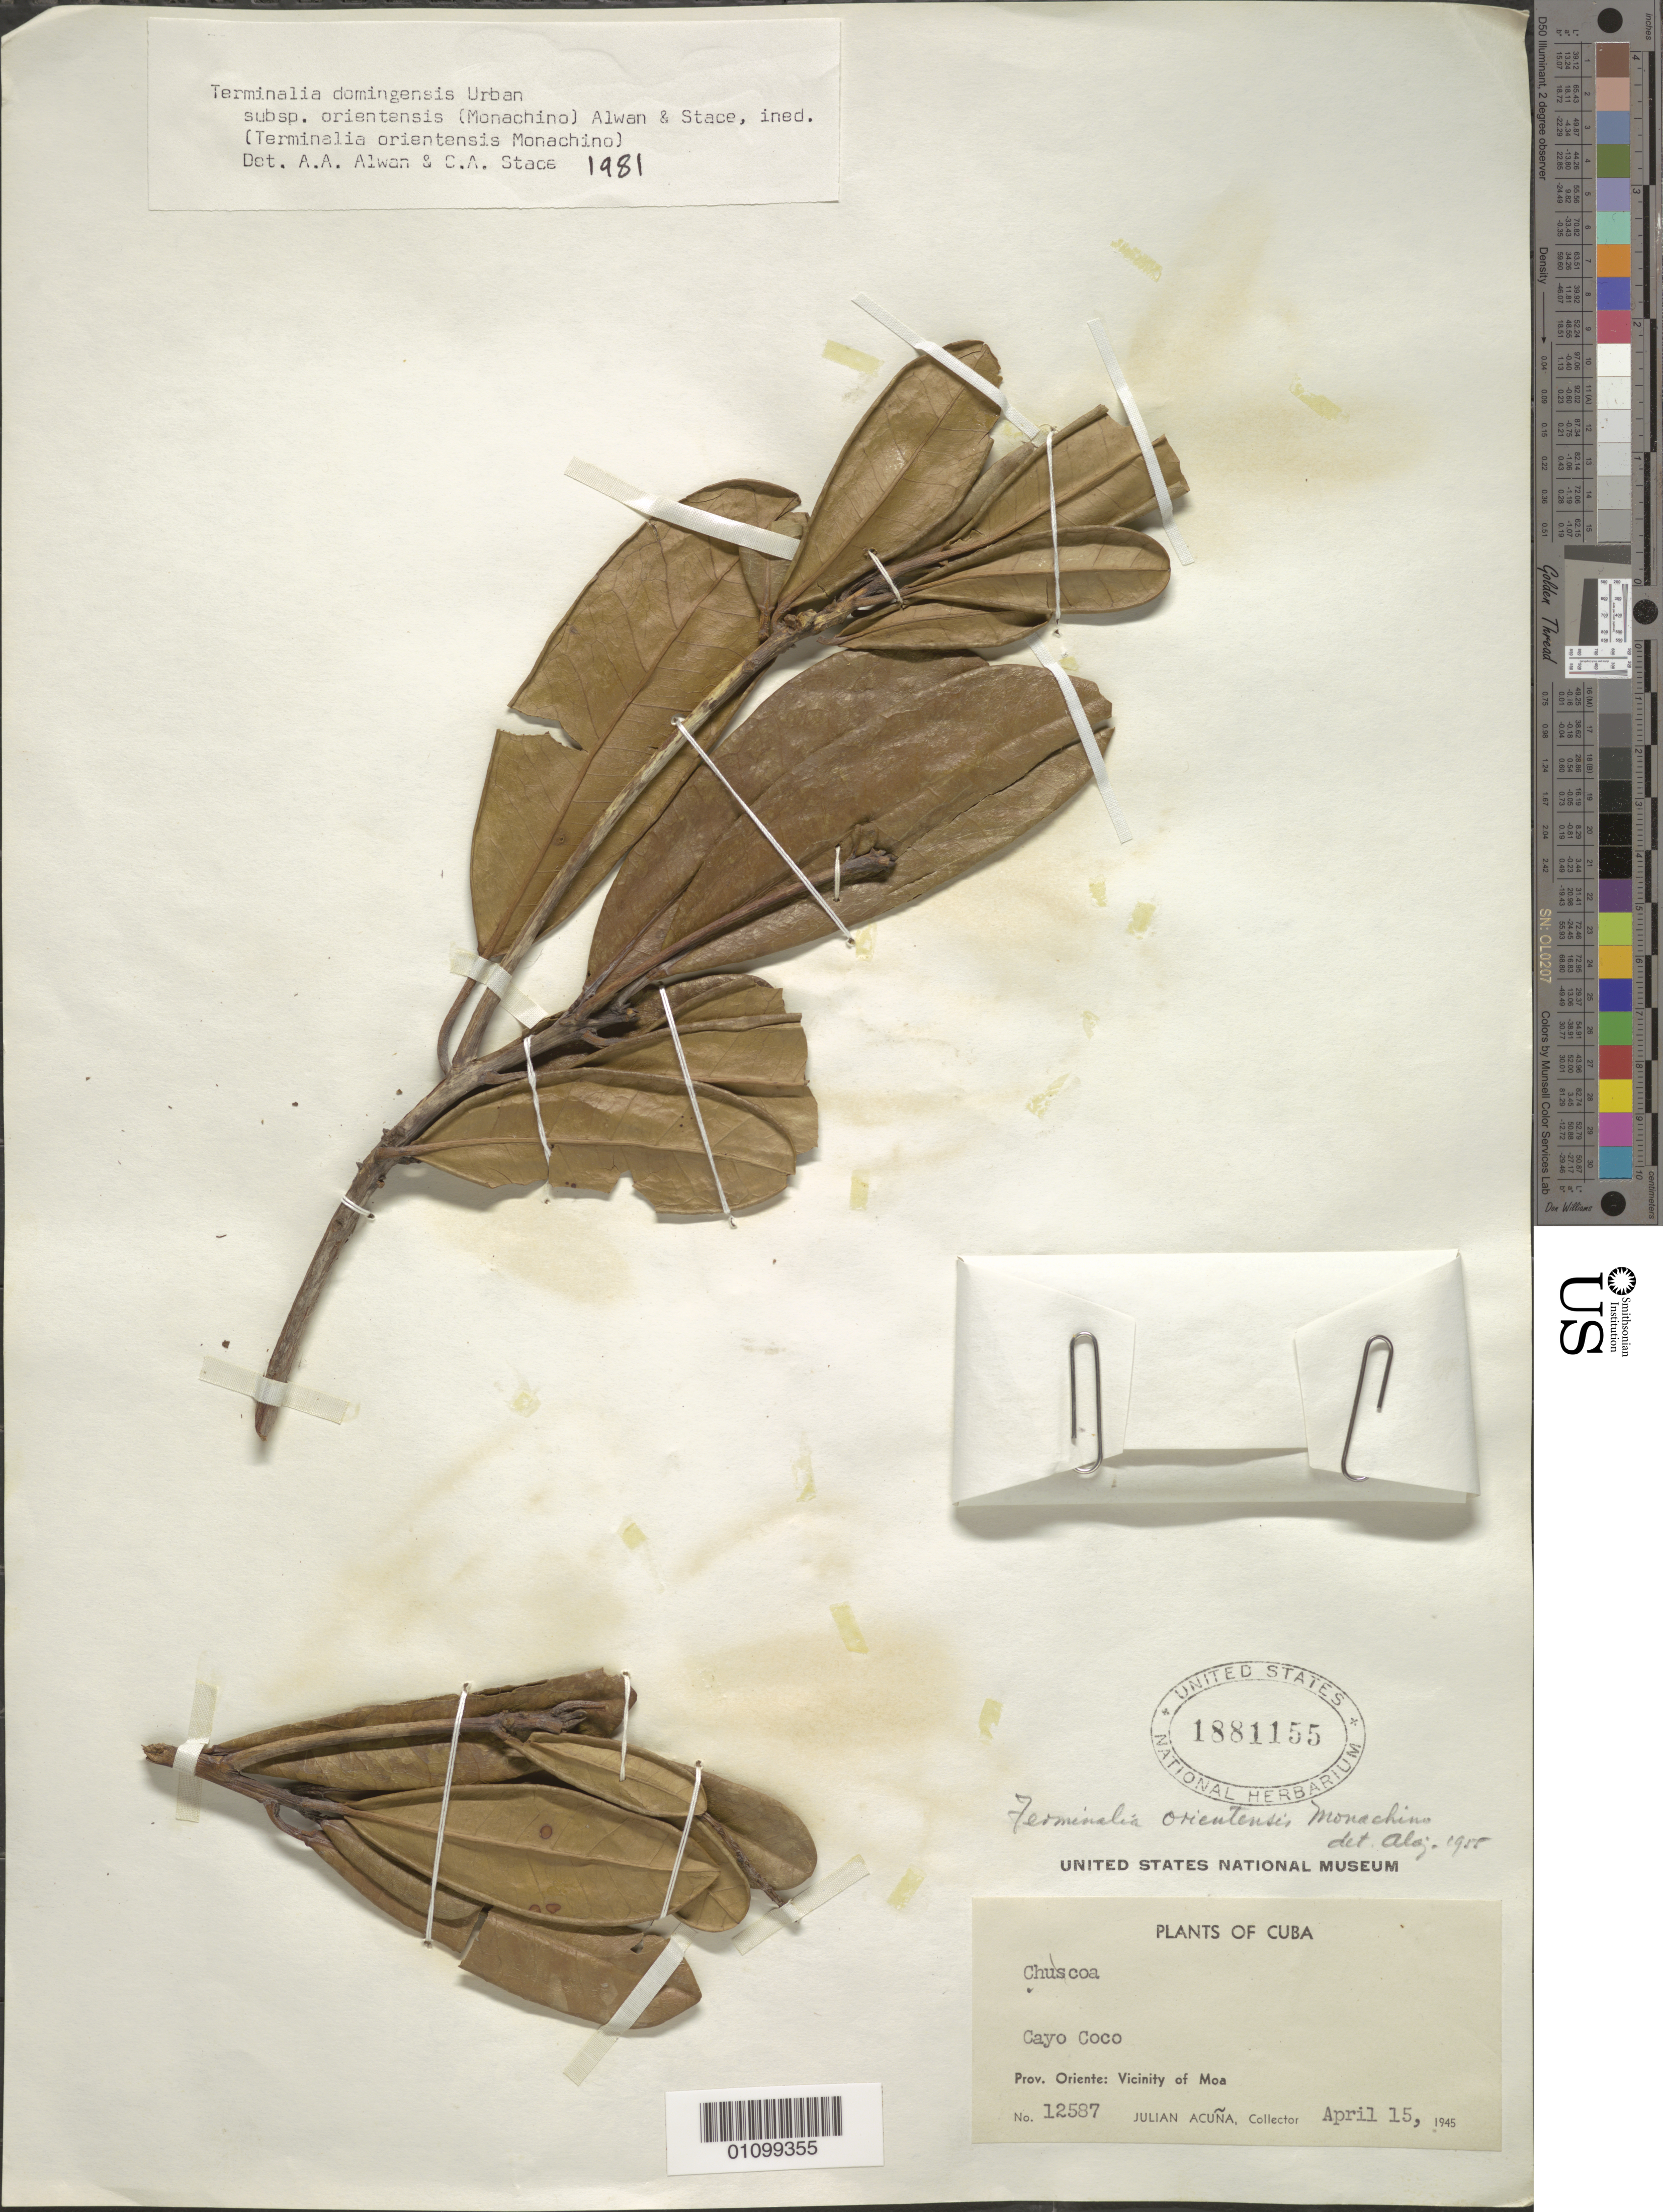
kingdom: Plantae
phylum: Tracheophyta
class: Magnoliopsida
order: Myrtales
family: Combretaceae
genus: Terminalia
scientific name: Terminalia domingensis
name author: Urb.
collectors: J. Acuña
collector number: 12587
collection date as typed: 15 Apr 1945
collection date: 1945-04-15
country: Cuba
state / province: Holguin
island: Cuba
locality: Cayo Coco Vicinity of Moa [Oriente]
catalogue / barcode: US 1881155